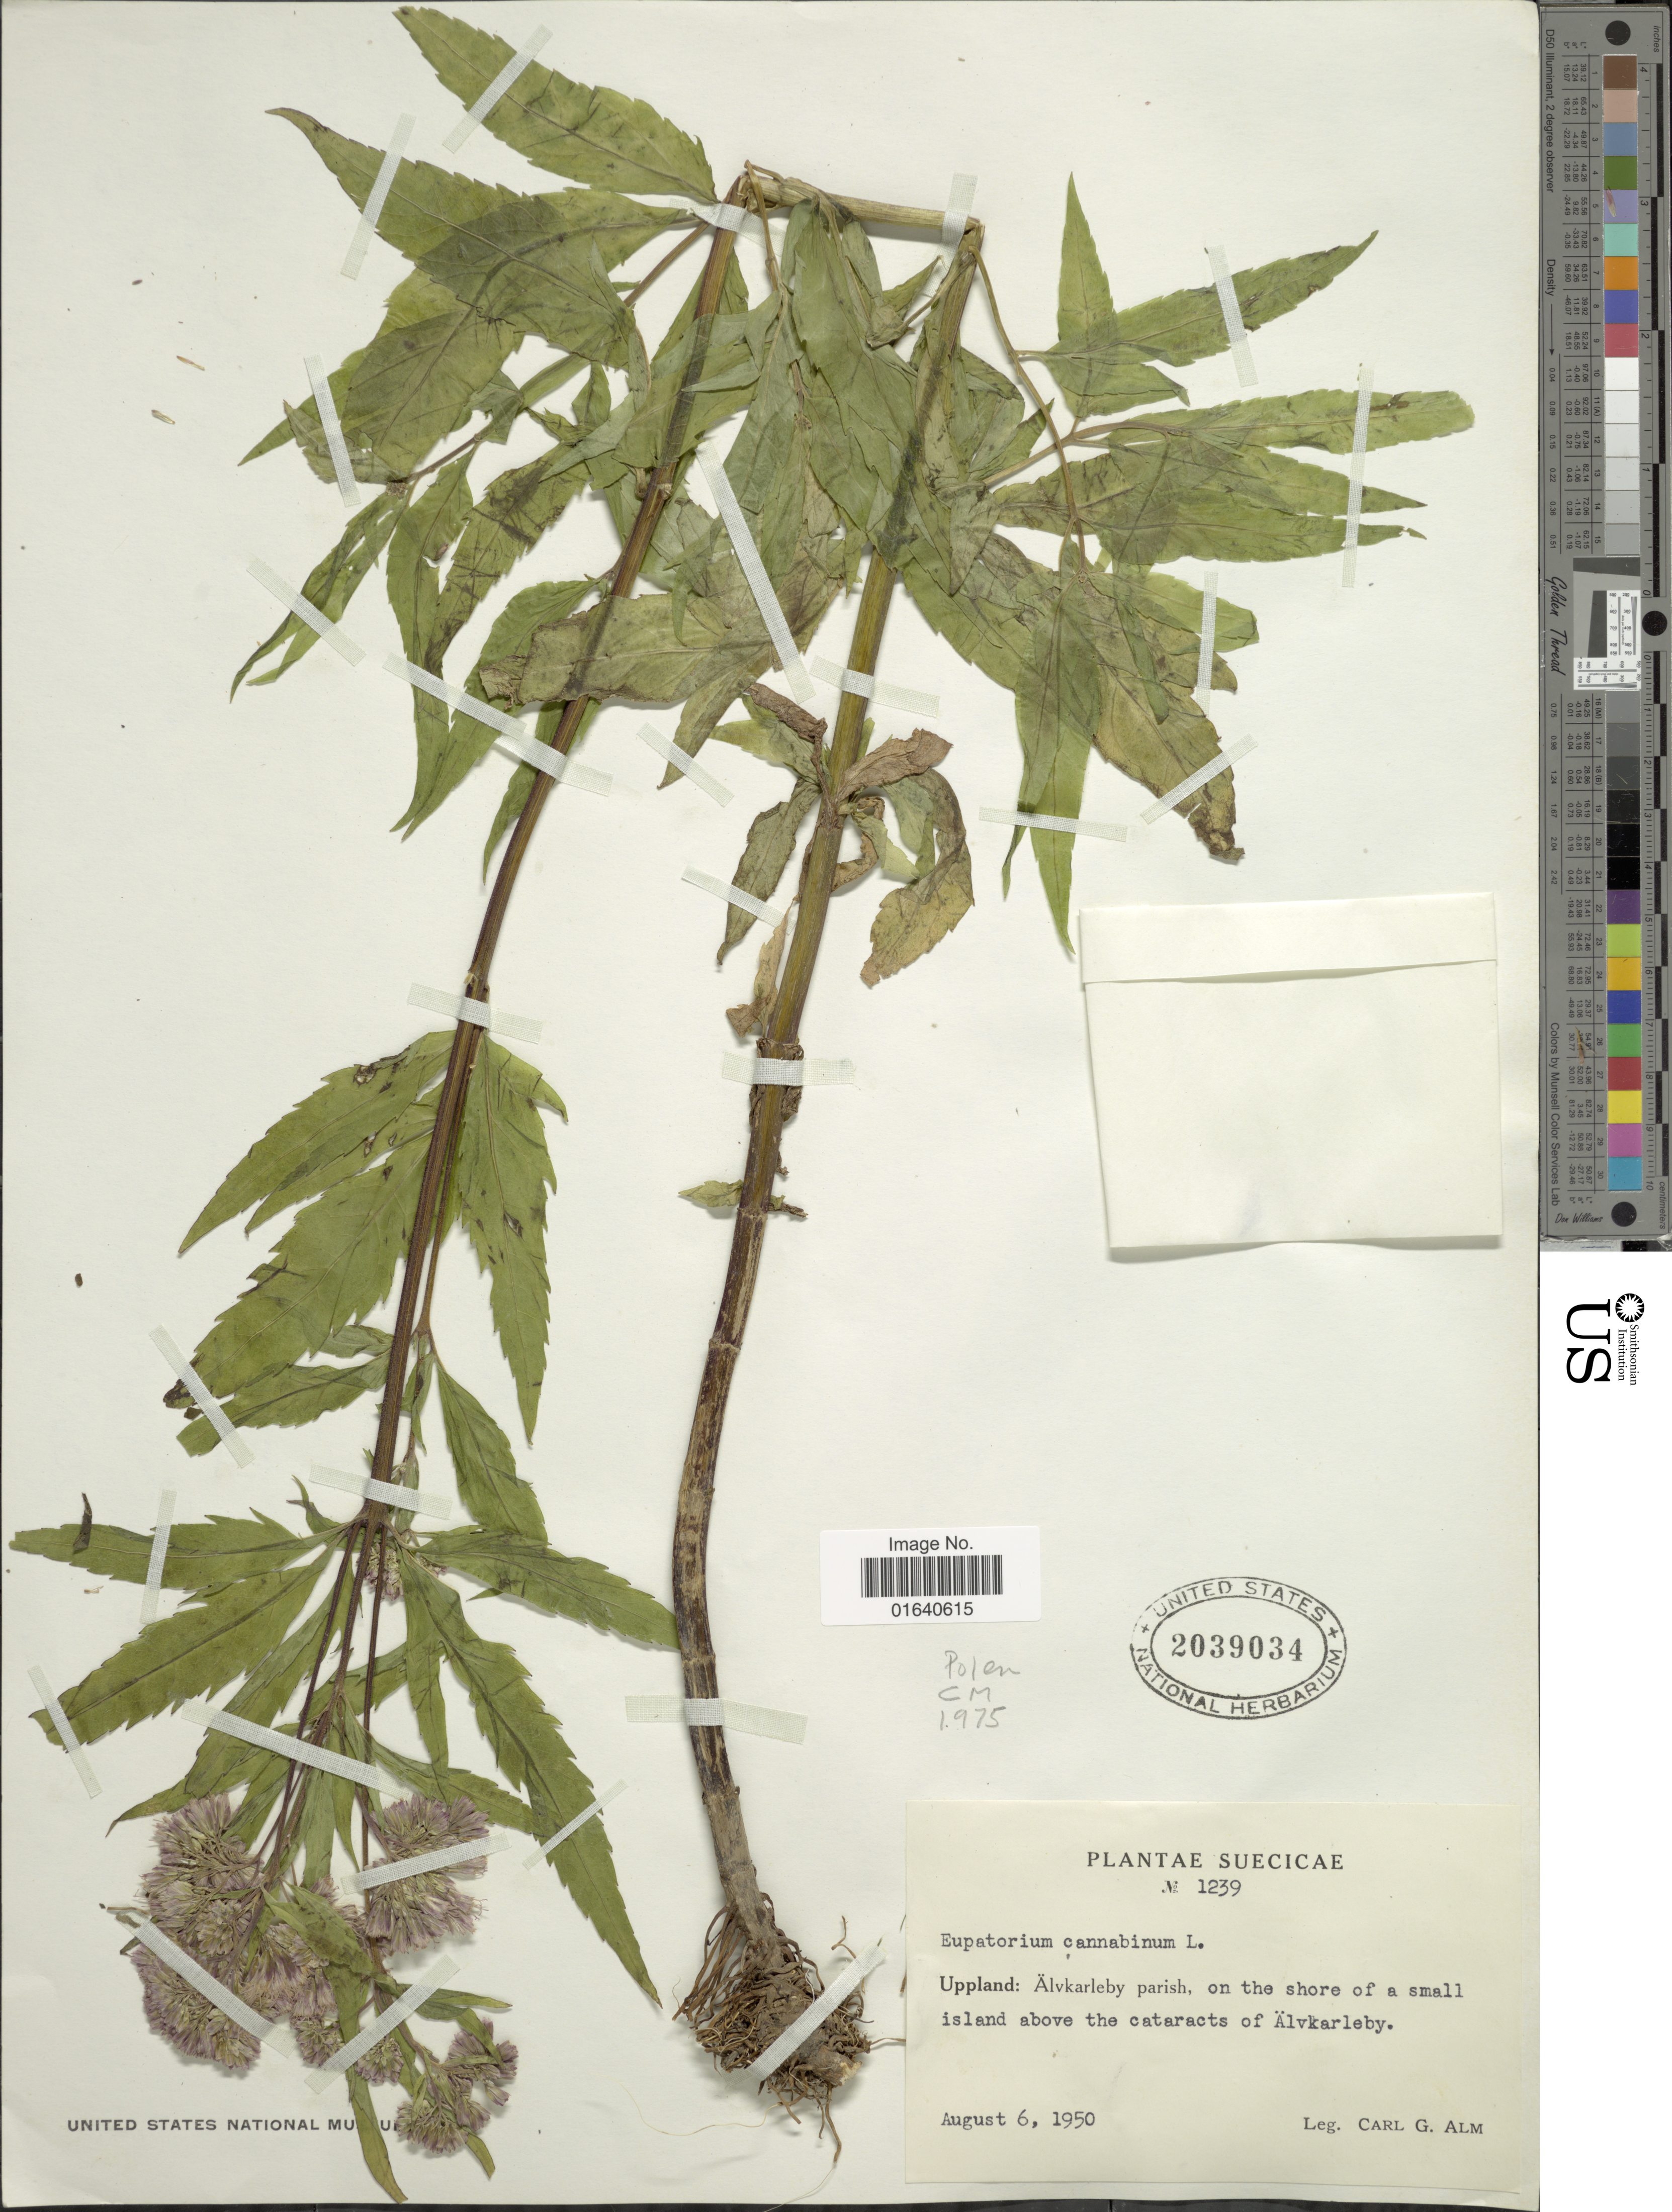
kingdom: Plantae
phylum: Tracheophyta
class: Magnoliopsida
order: Asterales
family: Asteraceae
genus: Eupatorium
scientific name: Eupatorium cannabinum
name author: L.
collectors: C. G. Alm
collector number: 1239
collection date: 1950-08-06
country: Sweden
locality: Uppland: Älvkarleby paris, on the shore of a small island above the cataracts of Älvkarleby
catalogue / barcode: US 2039034